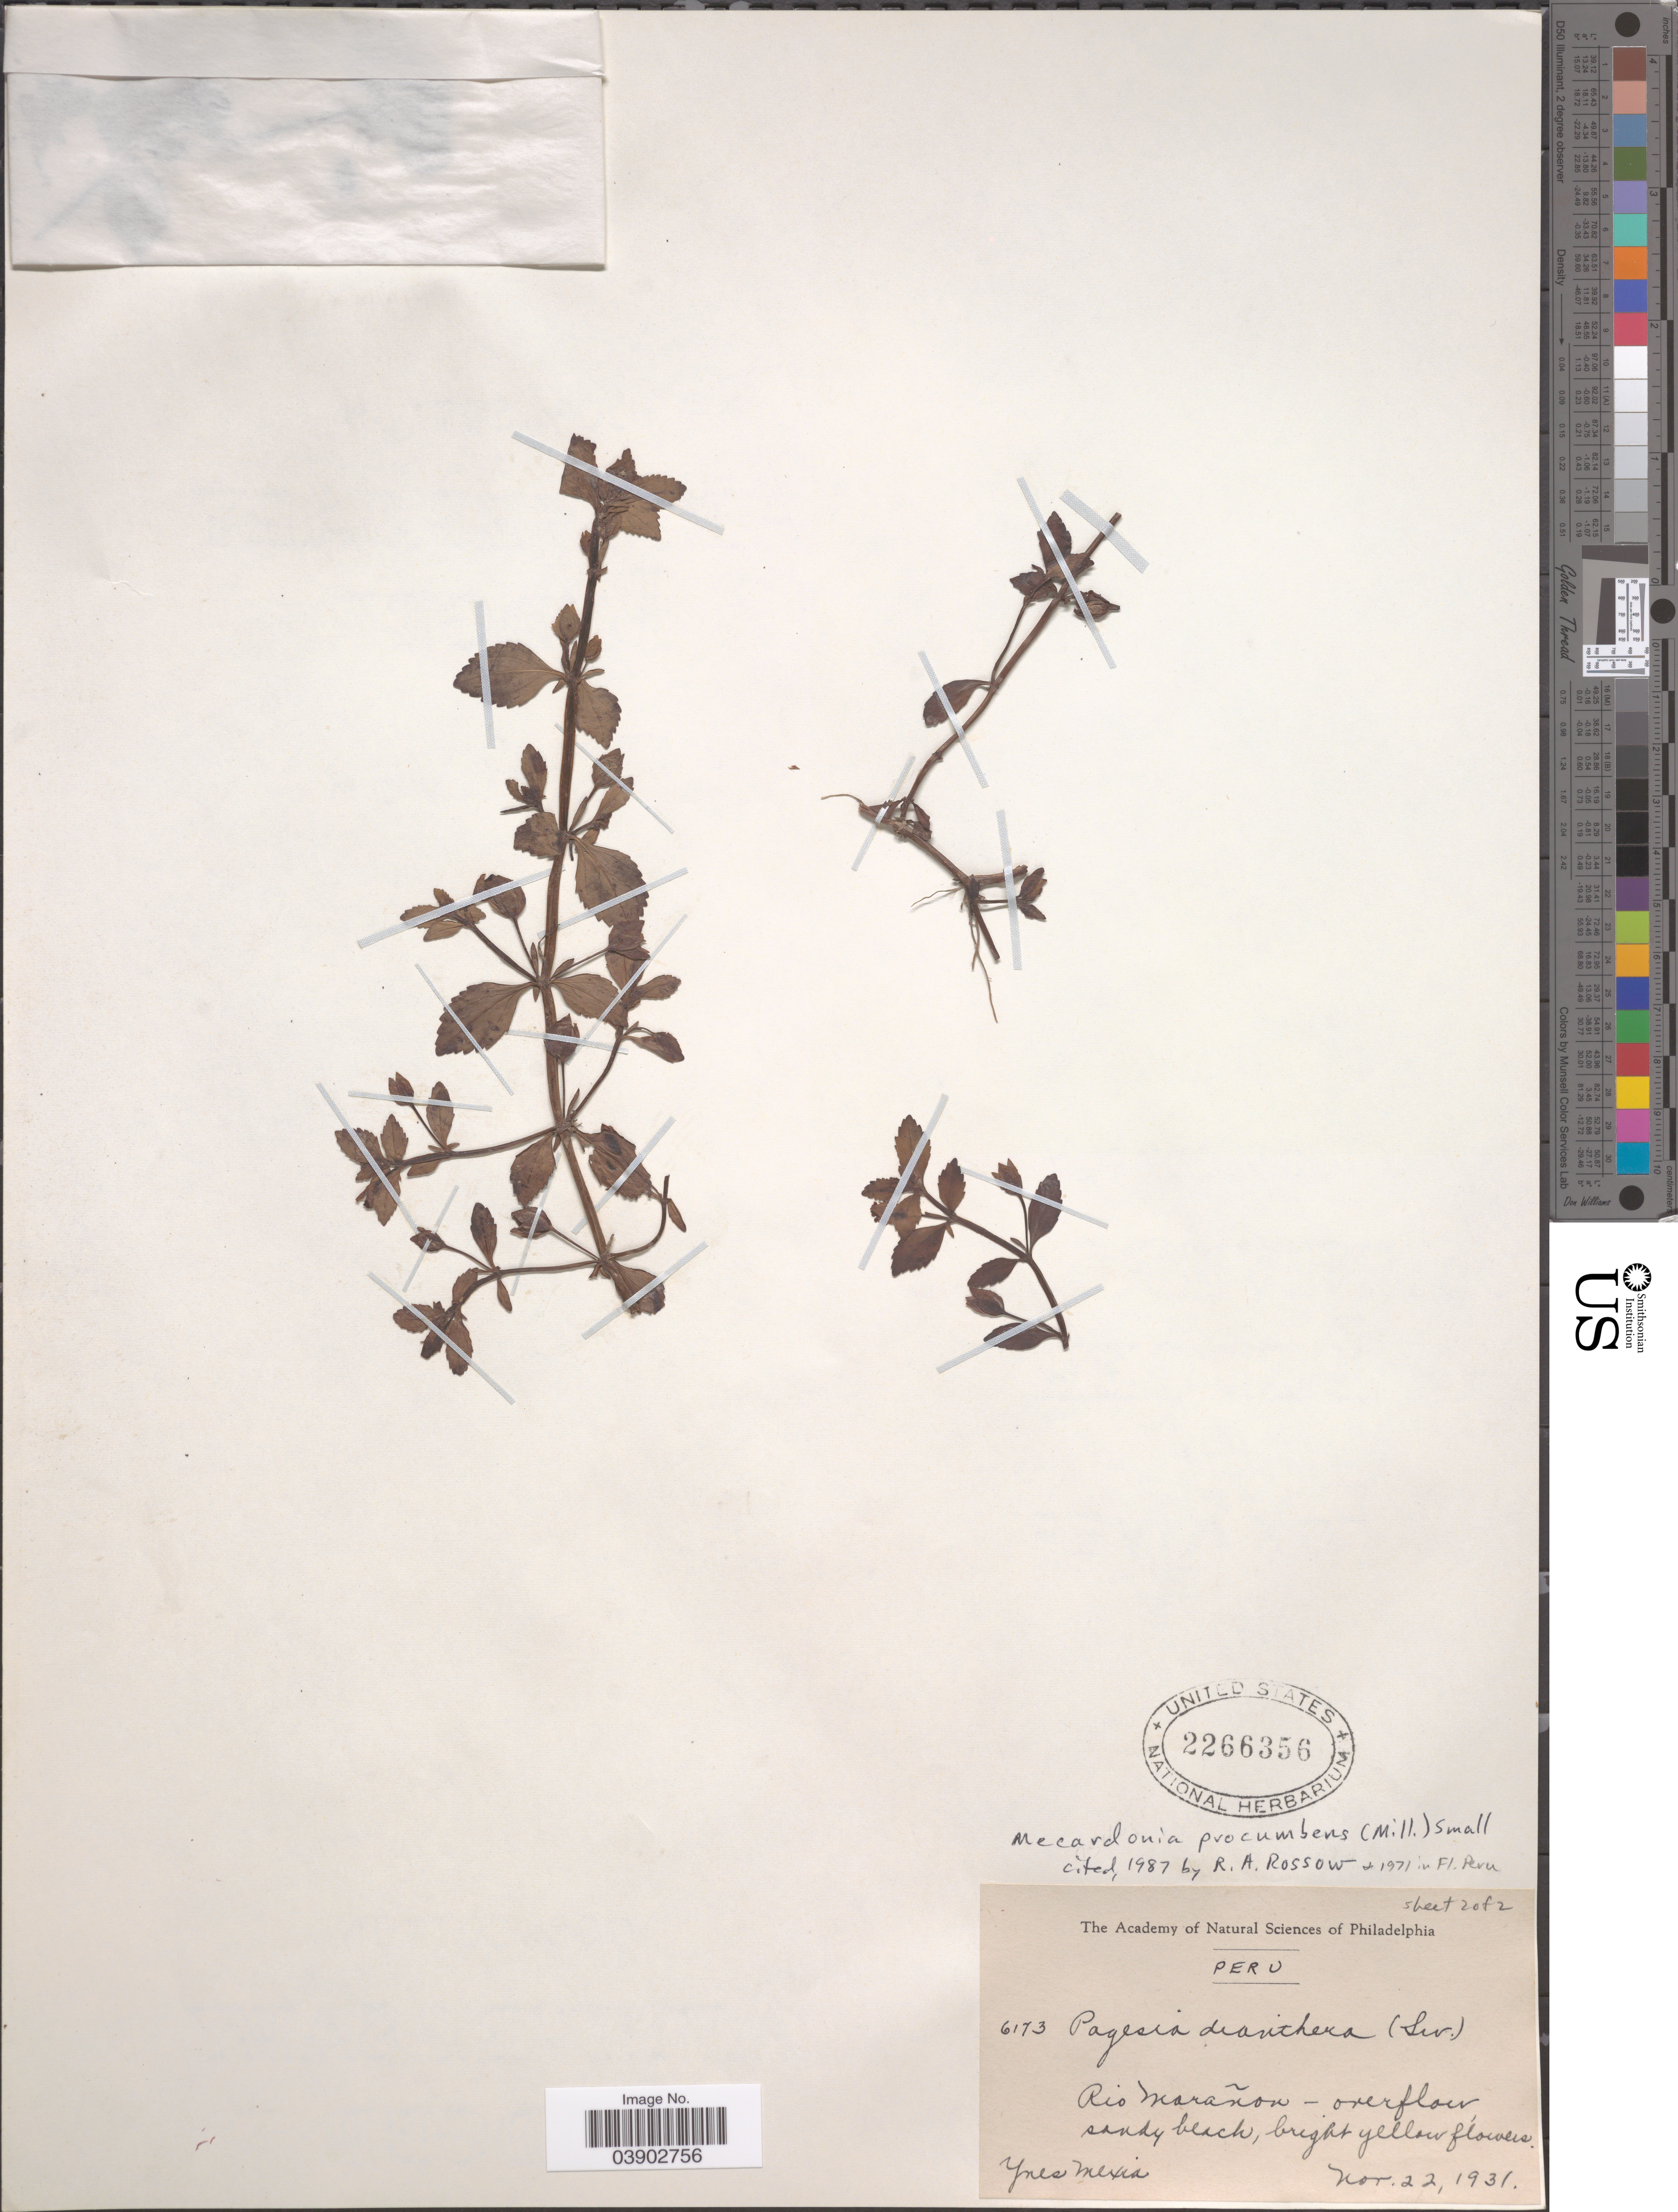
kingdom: Plantae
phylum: Tracheophyta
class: Magnoliopsida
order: Lamiales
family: Plantaginaceae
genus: Mecardonia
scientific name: Mecardonia procumbens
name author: (Mill.) Small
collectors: Y. Mexia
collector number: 6173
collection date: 1931-11-22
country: Peru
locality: Rio Marañon.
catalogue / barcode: US 2266356